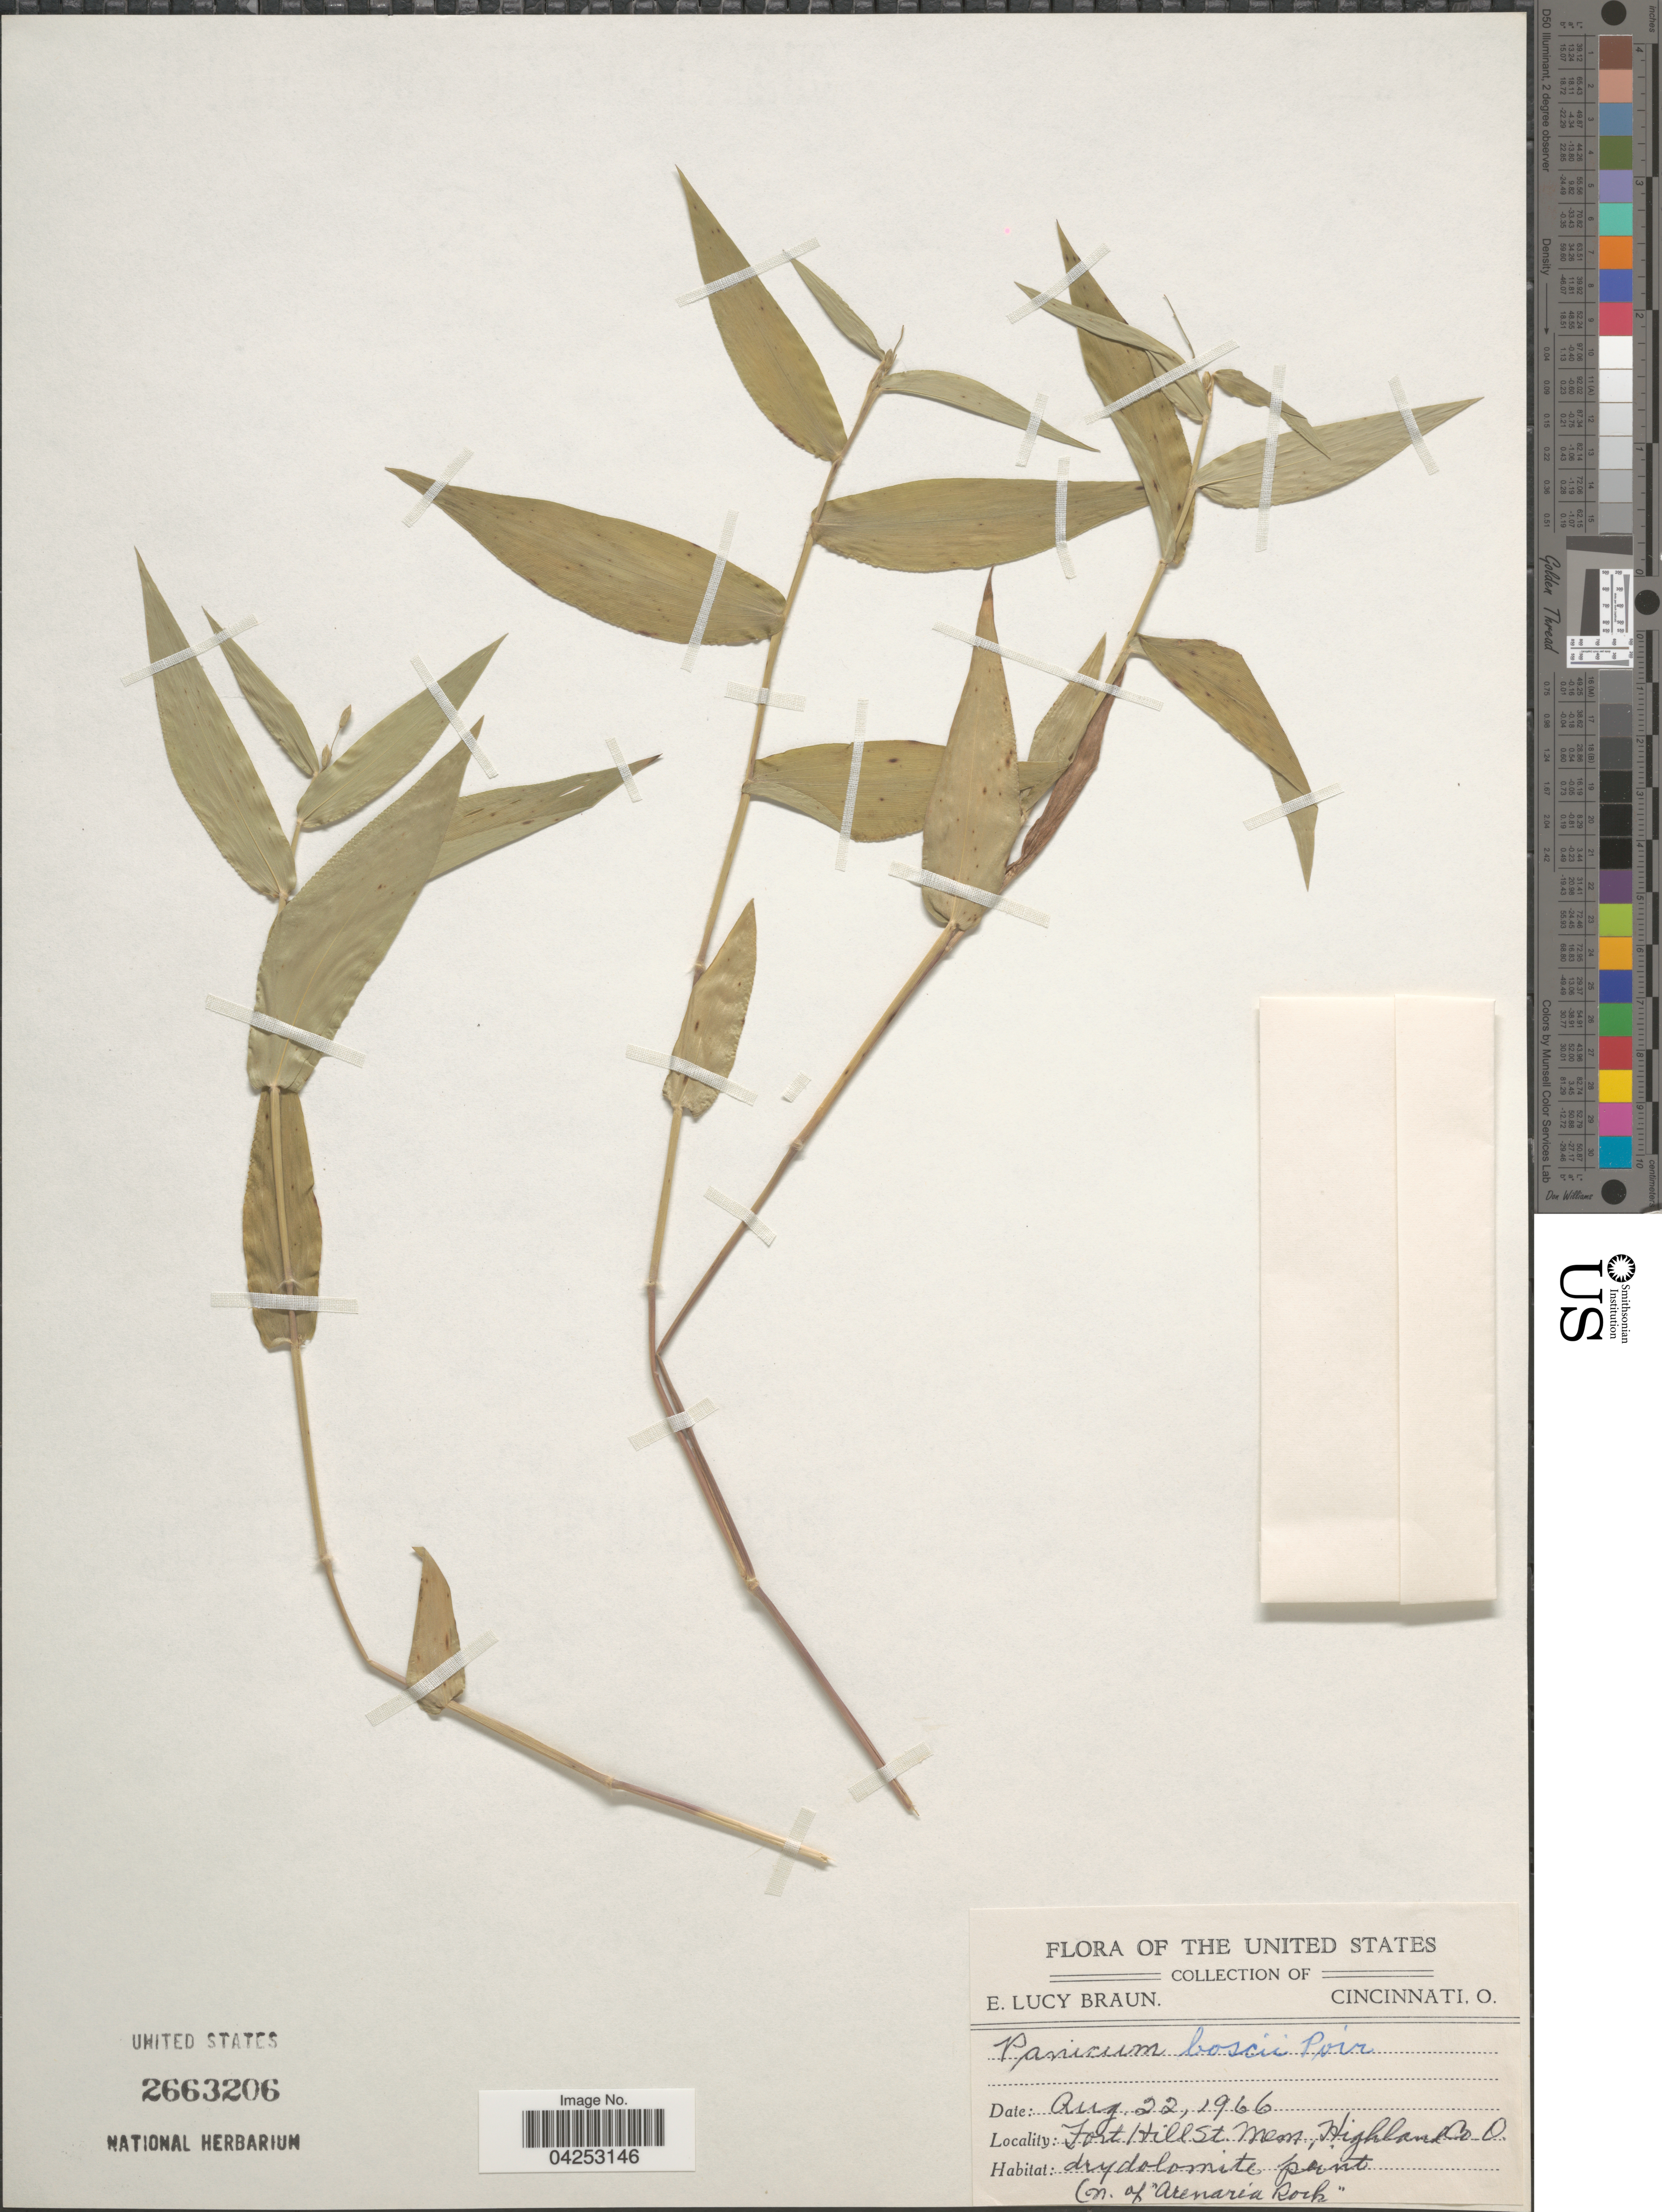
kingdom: Plantae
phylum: Tracheophyta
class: Liliopsida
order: Poales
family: Poaceae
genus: Dichanthelium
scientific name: Dichanthelium boscii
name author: (Poir.) Gould & C.A. Clark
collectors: E. L. Braun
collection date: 1966-08-22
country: United States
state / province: Ohio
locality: Fort Hill St. Mem, Highland Co. Dry dolomite point (n. of "Arenaria Rock").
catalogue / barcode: US 2663206